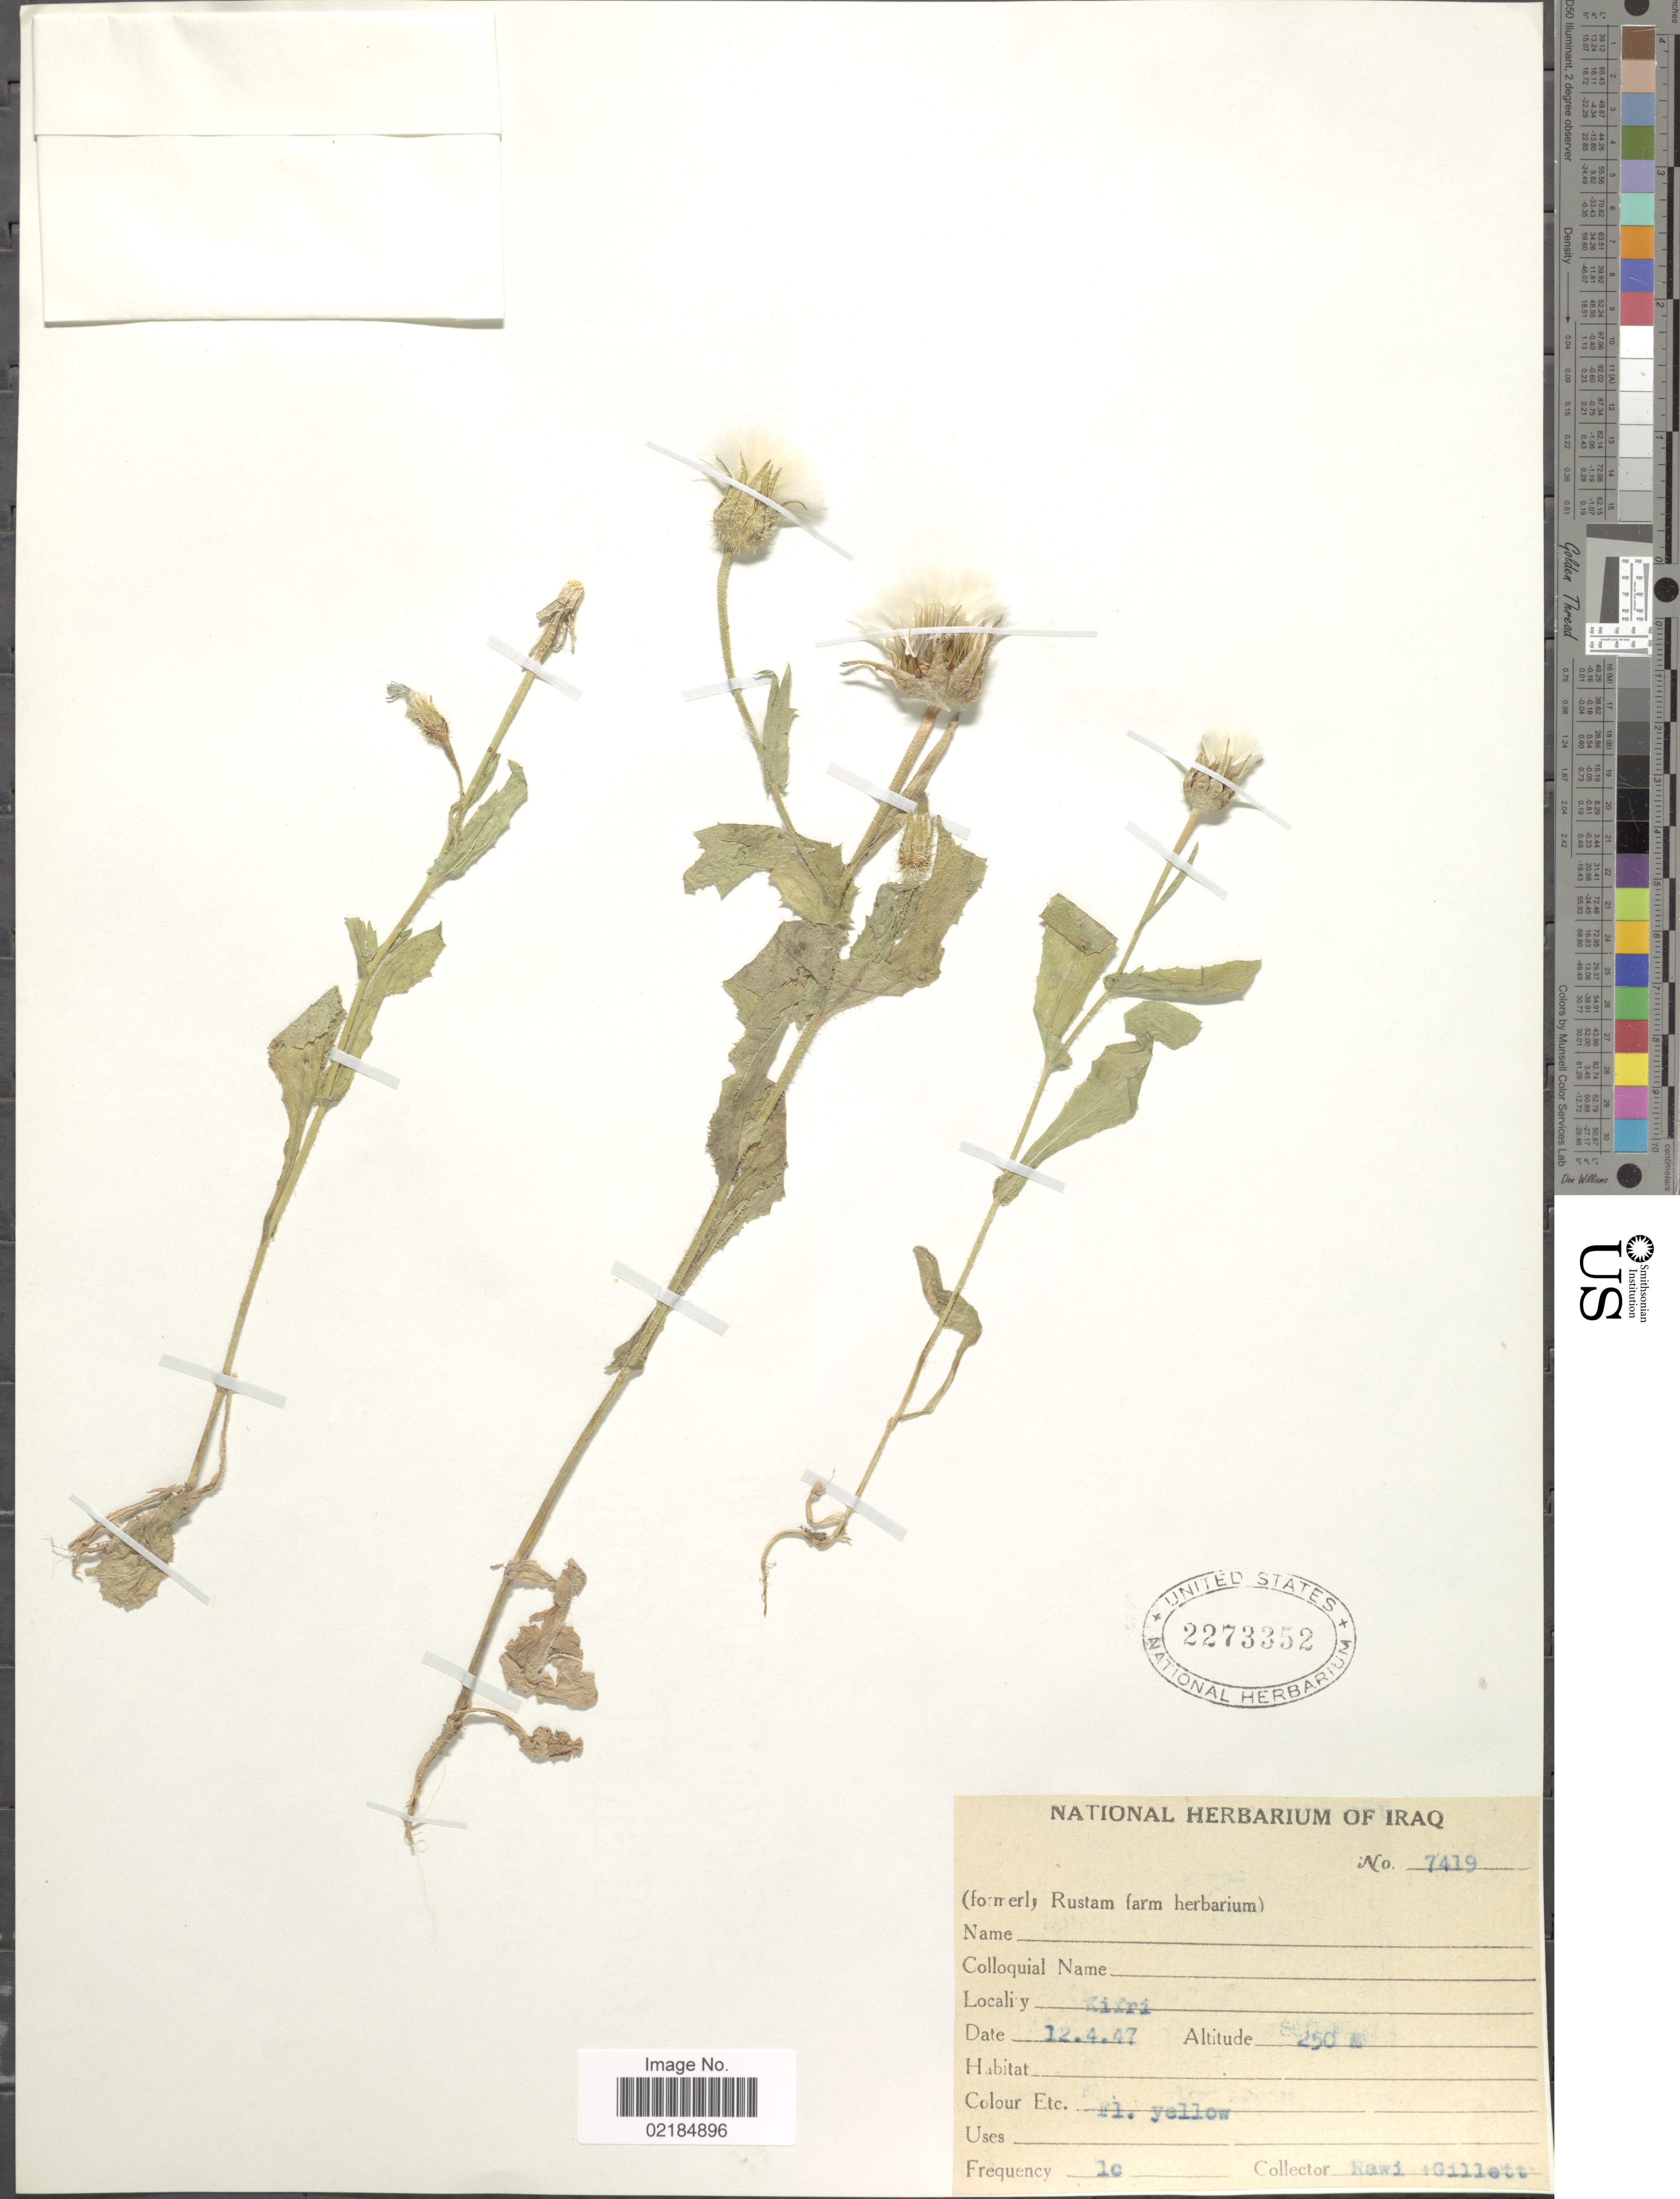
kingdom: Plantae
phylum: Tracheophyta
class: Magnoliopsida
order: Asterales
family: Asteraceae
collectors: -. Rawi & Gillett, --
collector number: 7419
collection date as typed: Transcribed d/m/y: 12/4/47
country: Iraq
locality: Kifri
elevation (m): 250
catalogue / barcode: US 2273353